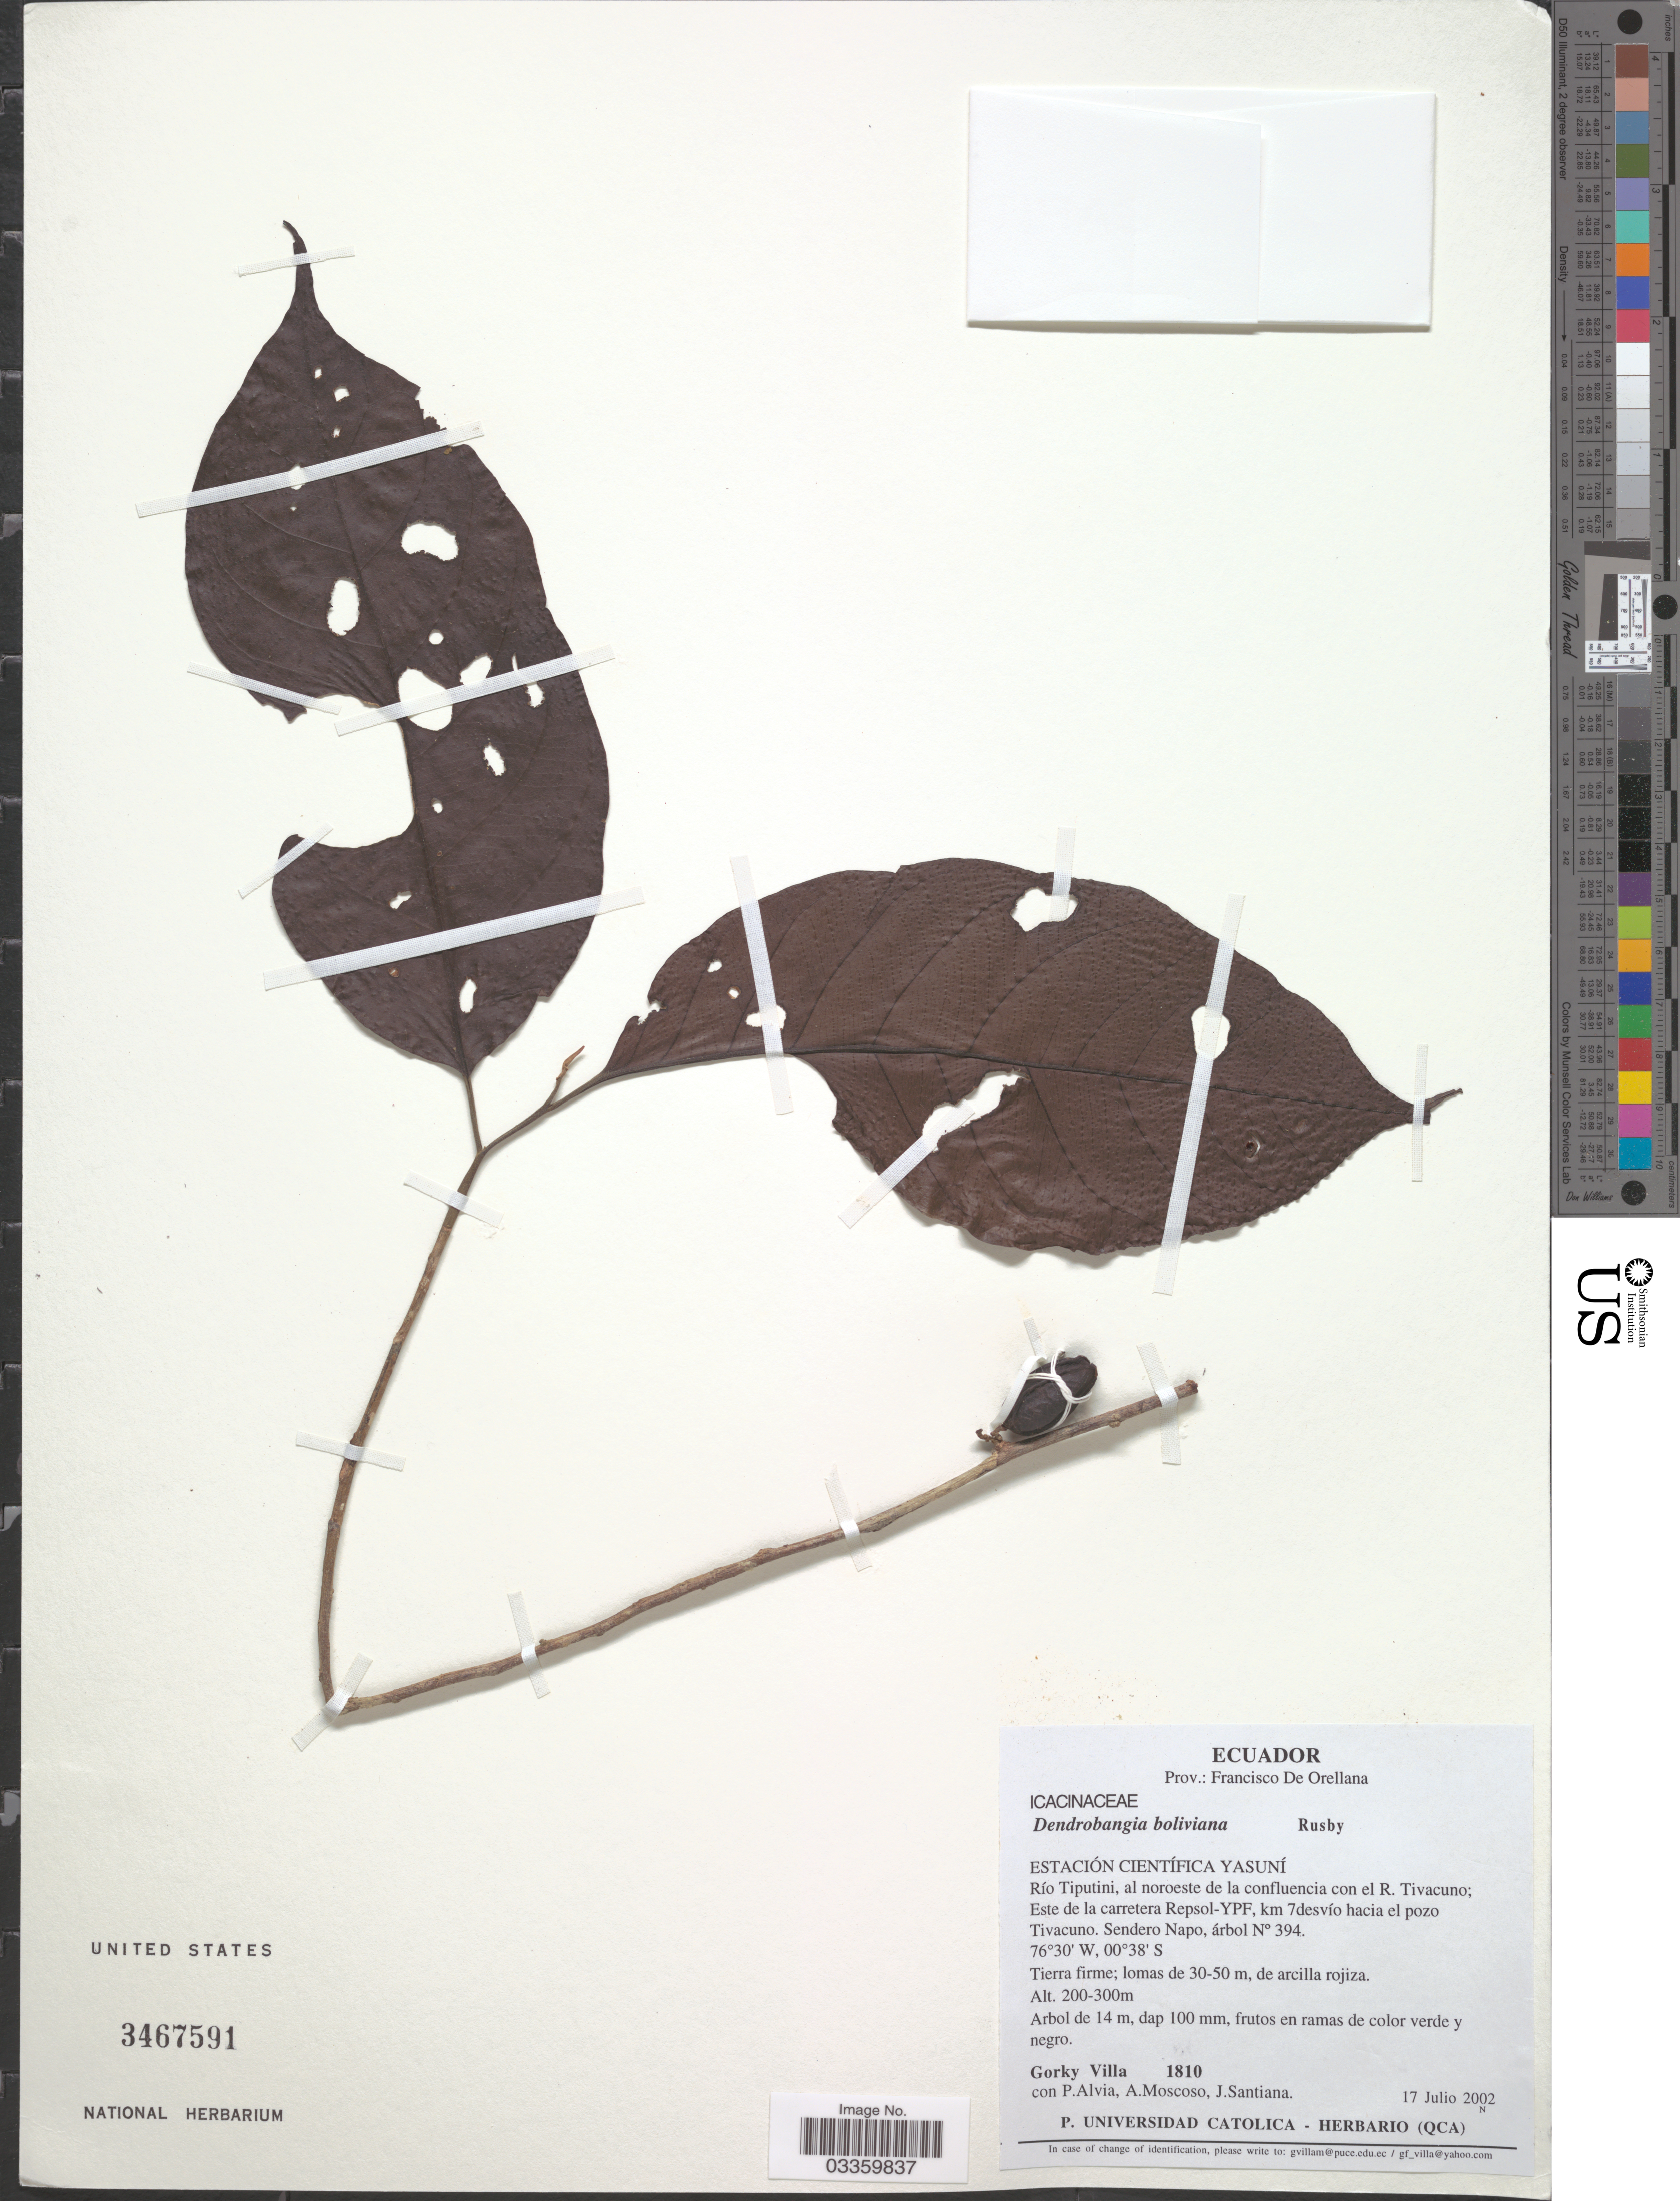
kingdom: Plantae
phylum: Tracheophyta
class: Magnoliopsida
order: Metteniusales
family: Metteniusaceae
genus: Dendrobangia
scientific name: Dendrobangia boliviana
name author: Rusby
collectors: G. Villa, P. Alvia, A. Moscoso & J. Santiana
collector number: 1810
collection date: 2002-07-17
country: Ecuador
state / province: Orellana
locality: Prov.: Francisco De Orellana. Estación Científica Yasuní. Río Tiputini, al noroeste de la confluencia con el R. Tivacuno; Este de la carretera Repsol-YPF, km 7 desvío hacia el pozo Tivacuno. Sendero napo, árbol N° 394.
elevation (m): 200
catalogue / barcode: US 3467591